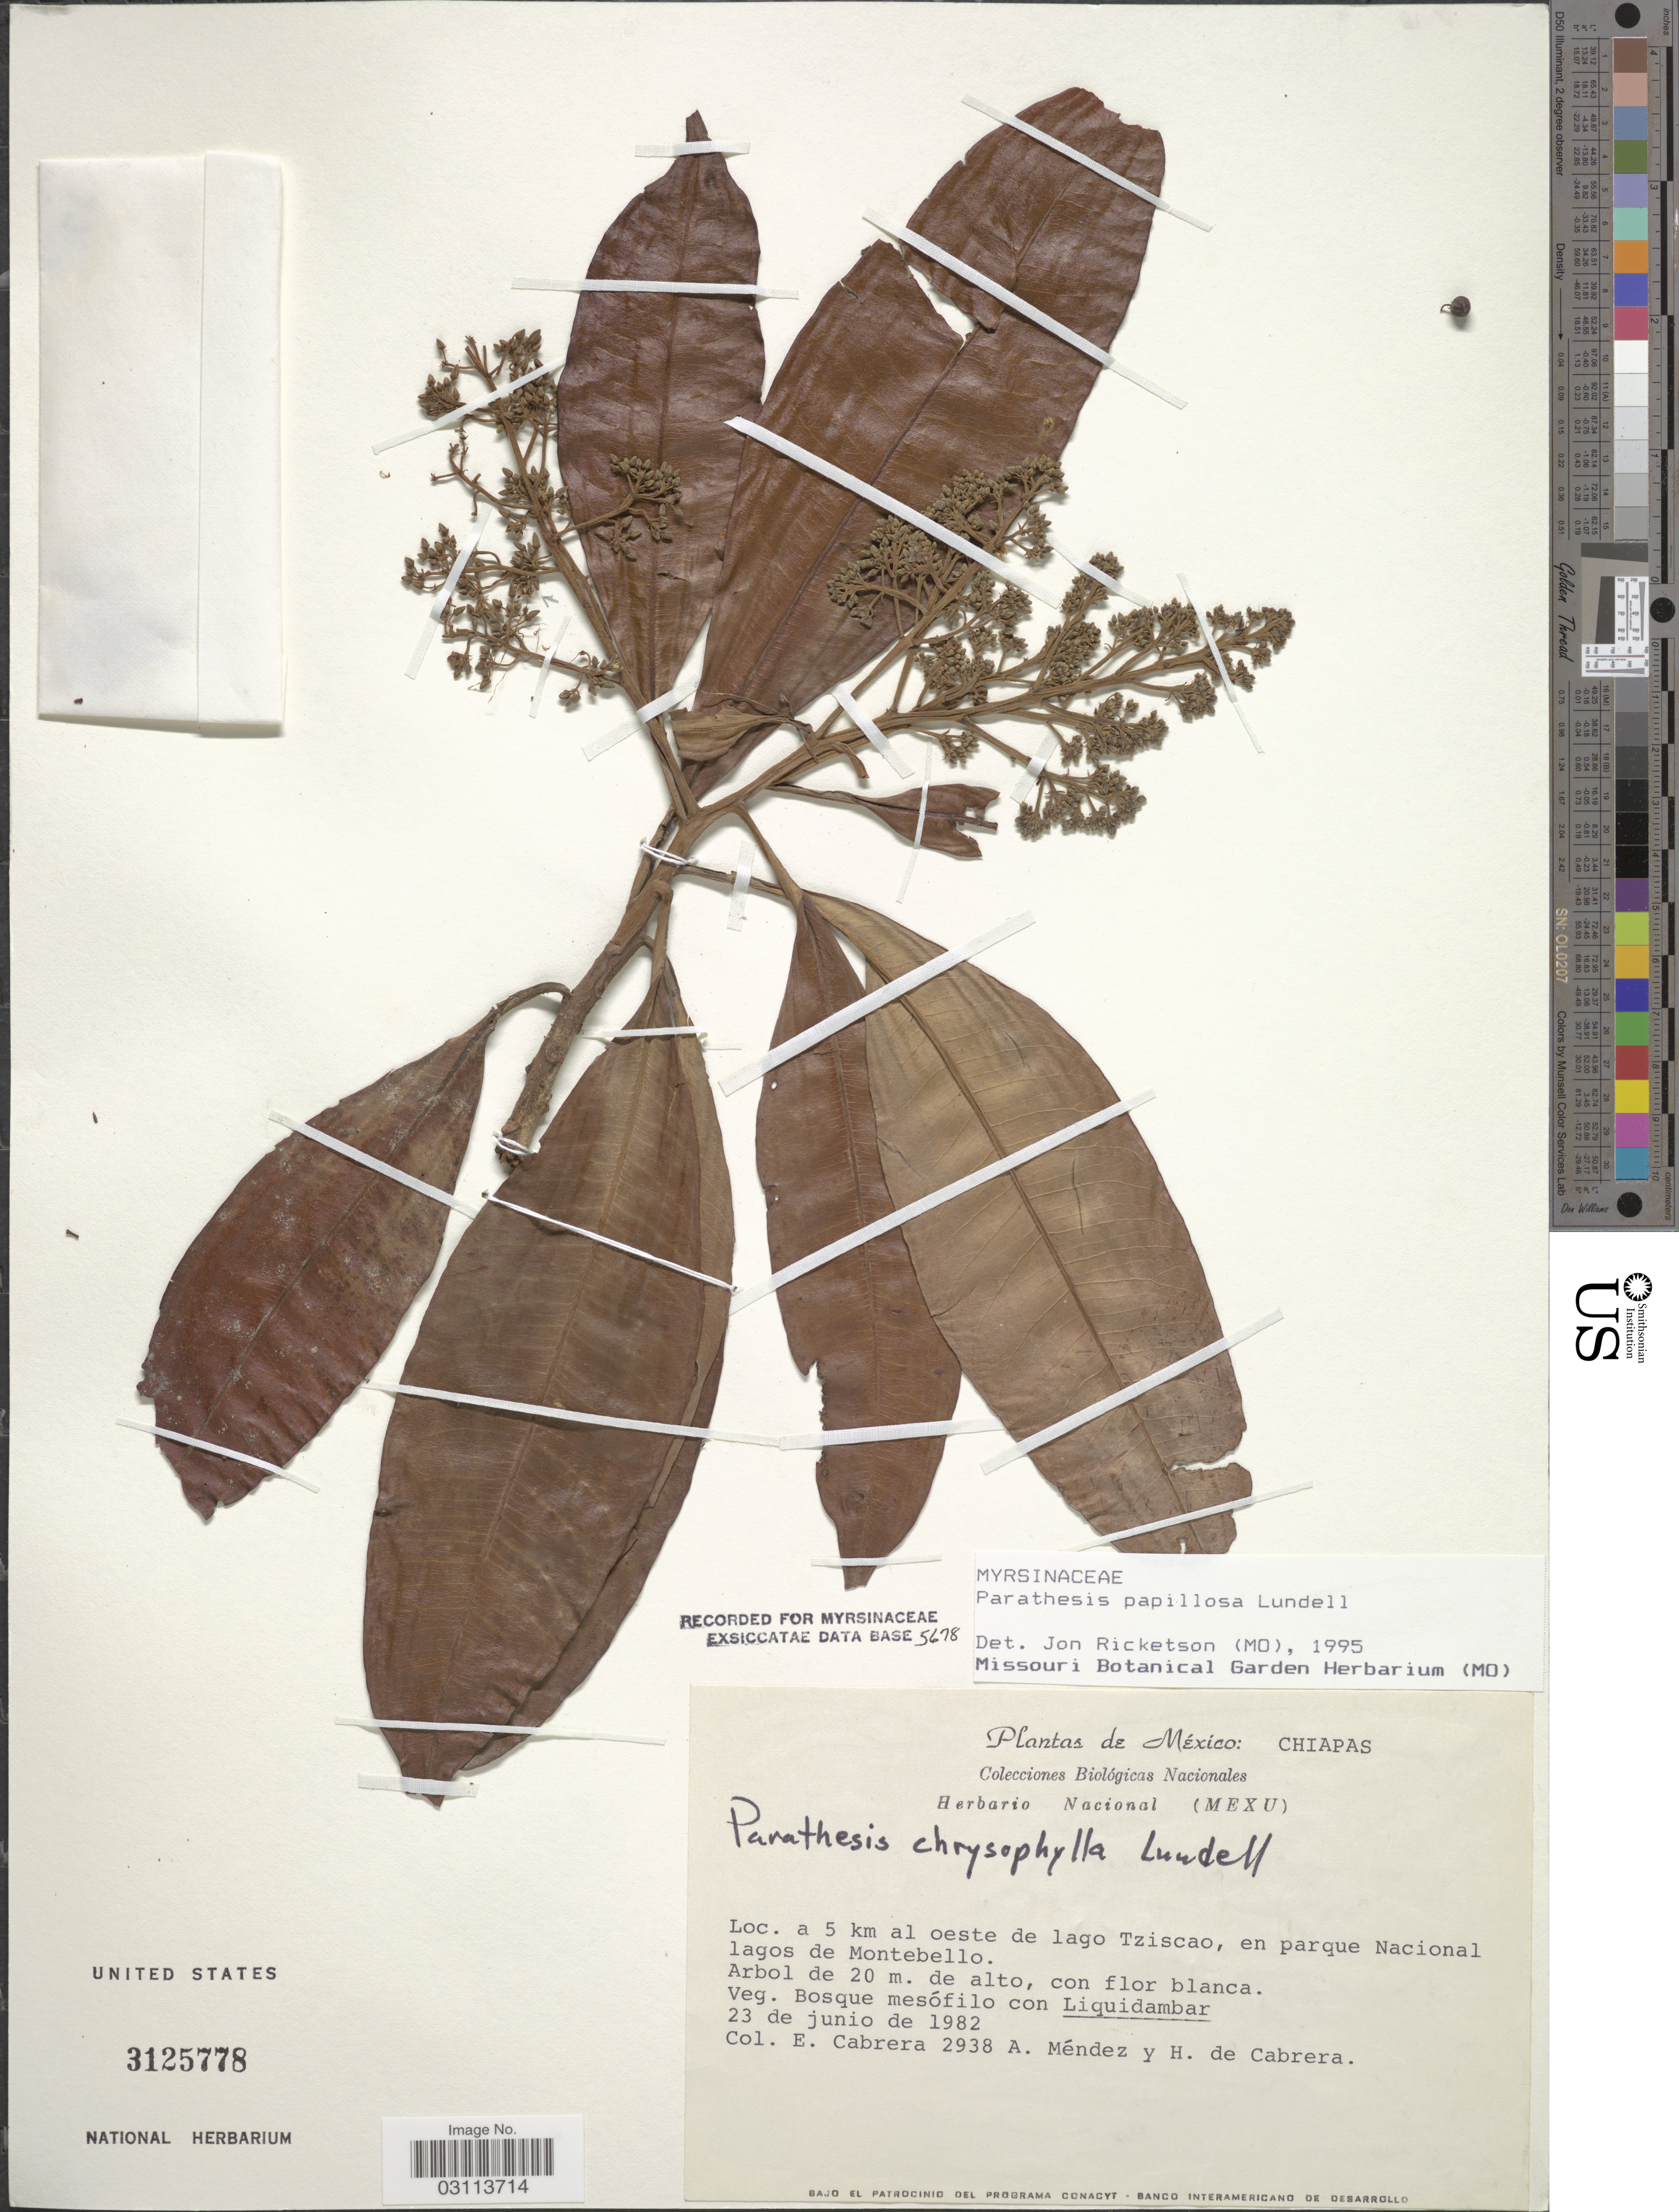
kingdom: Plantae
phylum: Tracheophyta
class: Magnoliopsida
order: Ericales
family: Primulaceae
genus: Parathesis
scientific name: Parathesis papillosa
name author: Lundell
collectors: E. Cabrera, A. Mendez & H. de Cabrera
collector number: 2938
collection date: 1982-06-23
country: Mexico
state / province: Chiapas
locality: A 5 km al oeste de lago Tziscao, en parque Nacional lagos de Montebello.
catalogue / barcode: US 3125778